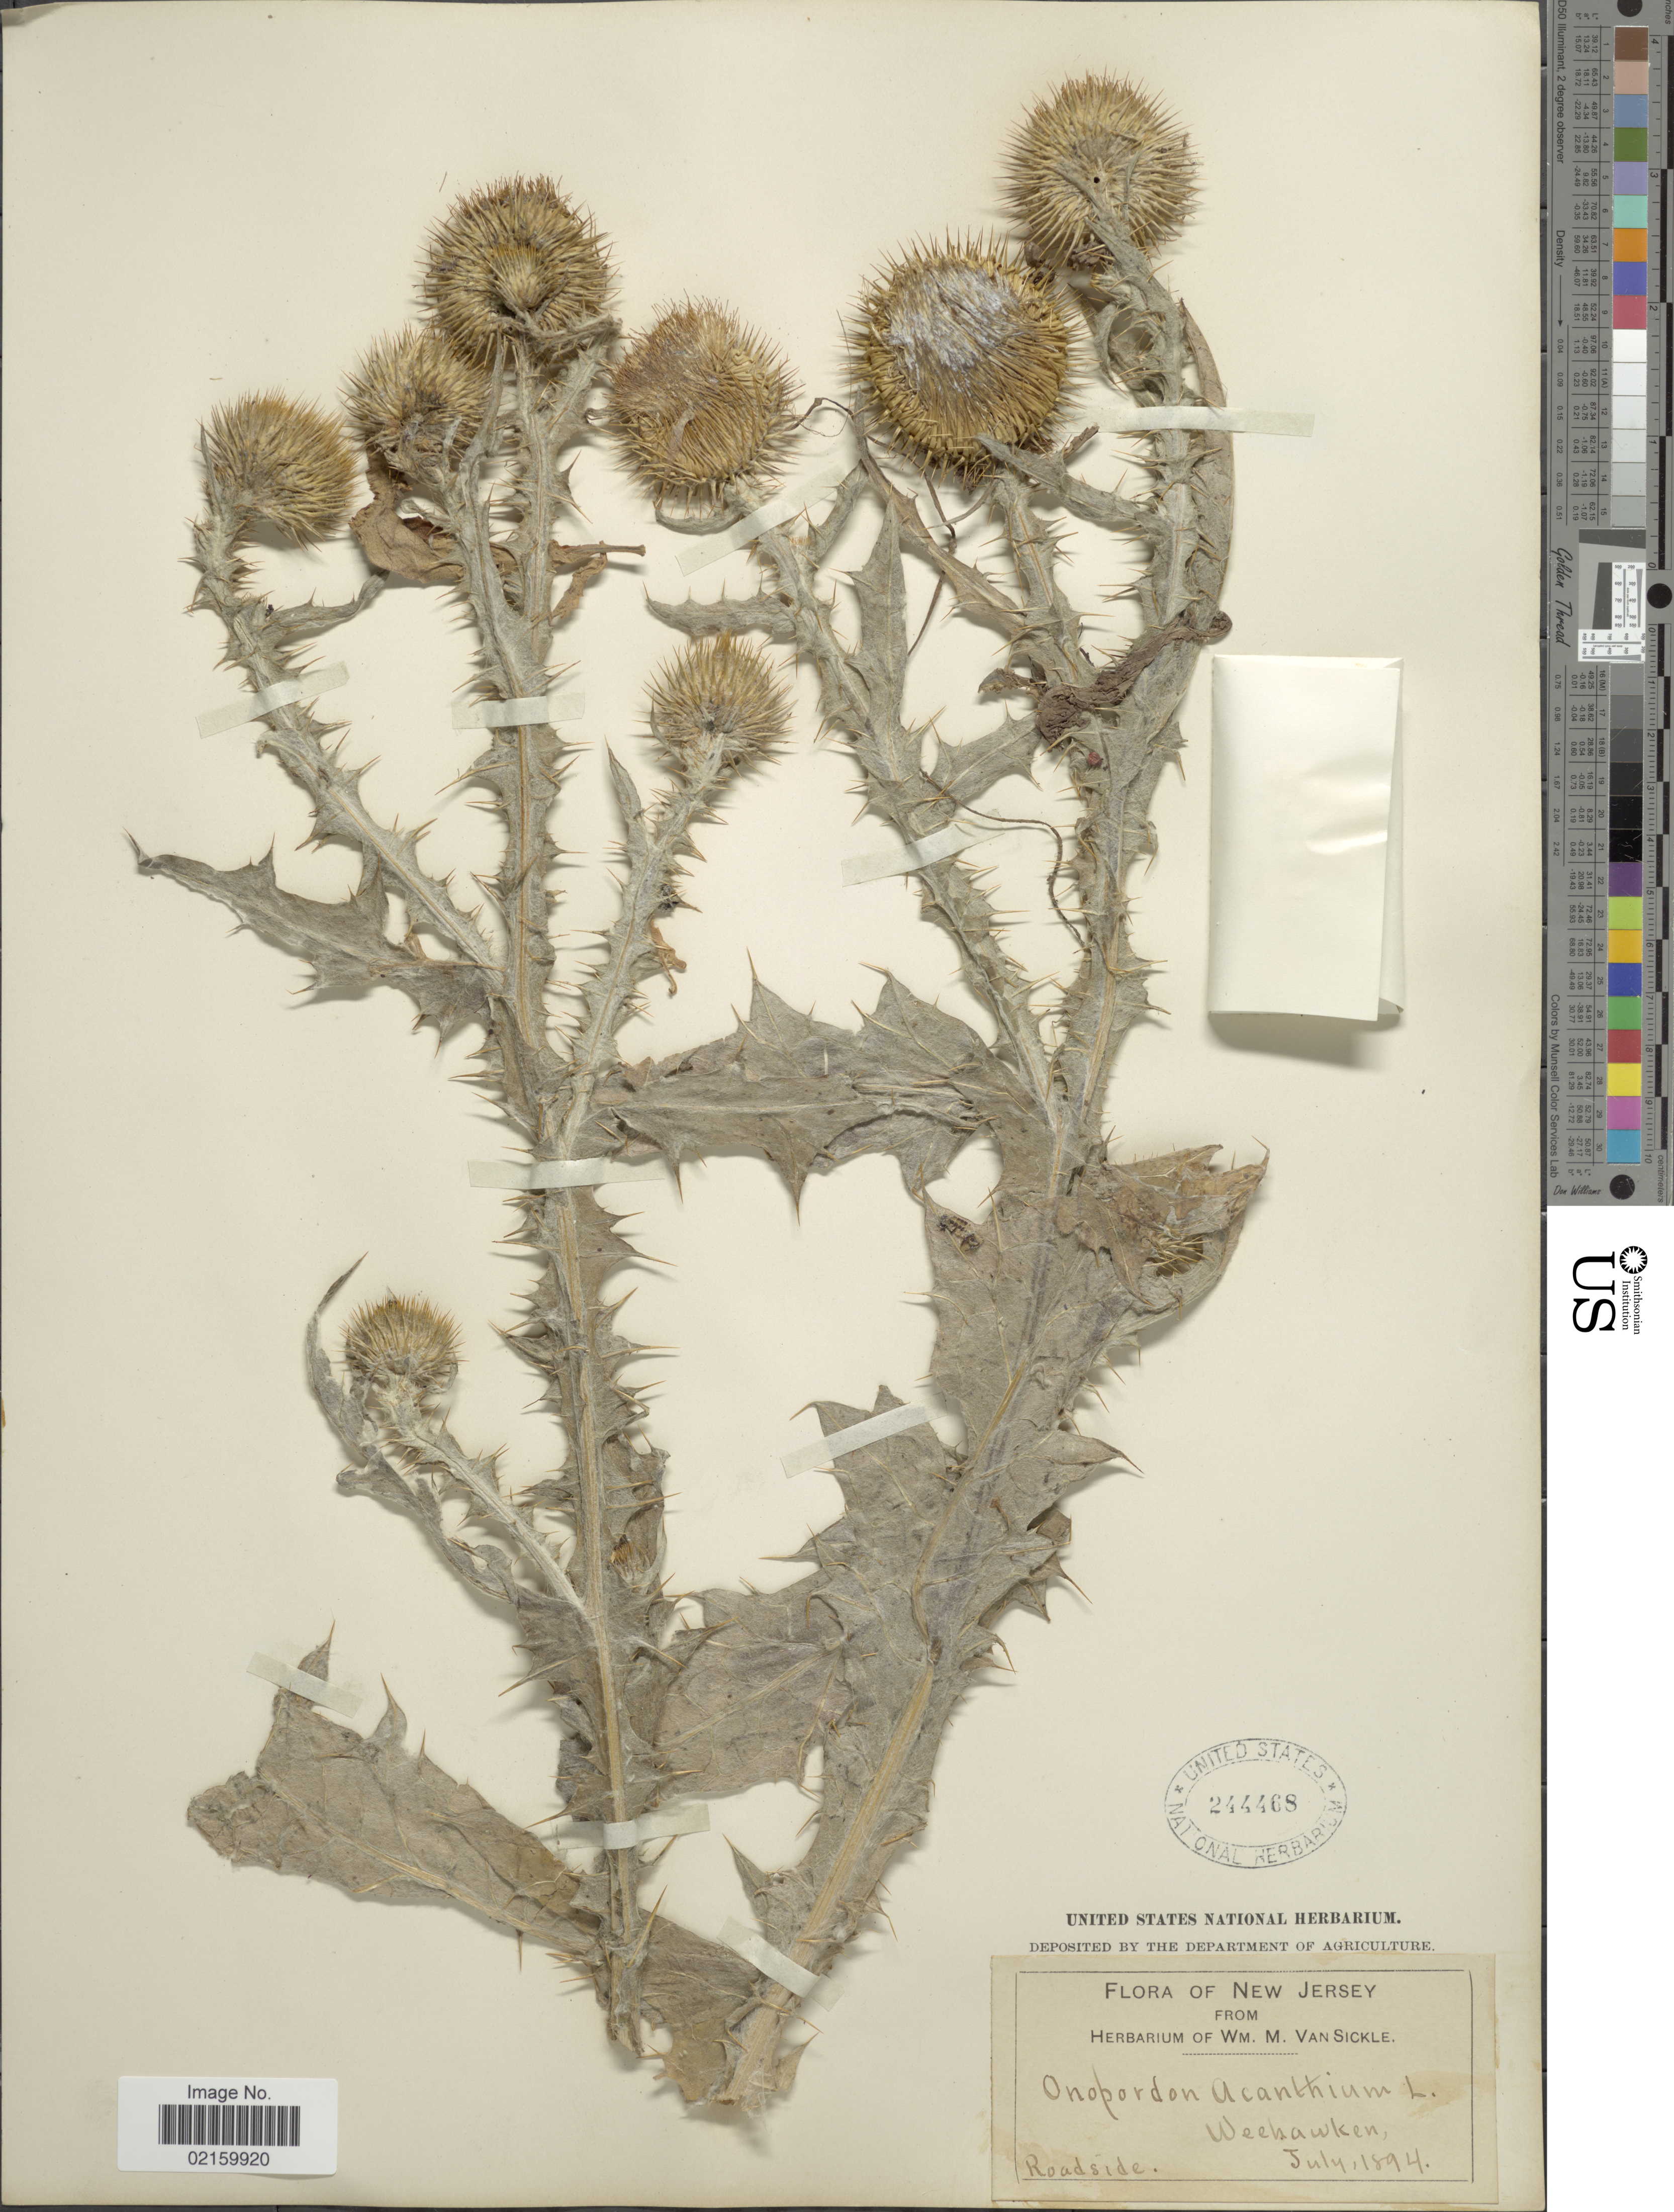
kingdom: Plantae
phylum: Tracheophyta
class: Magnoliopsida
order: Asterales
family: Asteraceae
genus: Onopordum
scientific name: Onopordum acanthium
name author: L.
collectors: ex herb. Wm. M. Van Sickle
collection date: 1894-07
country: United States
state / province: New Jersey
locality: Weehawken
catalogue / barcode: US 244468